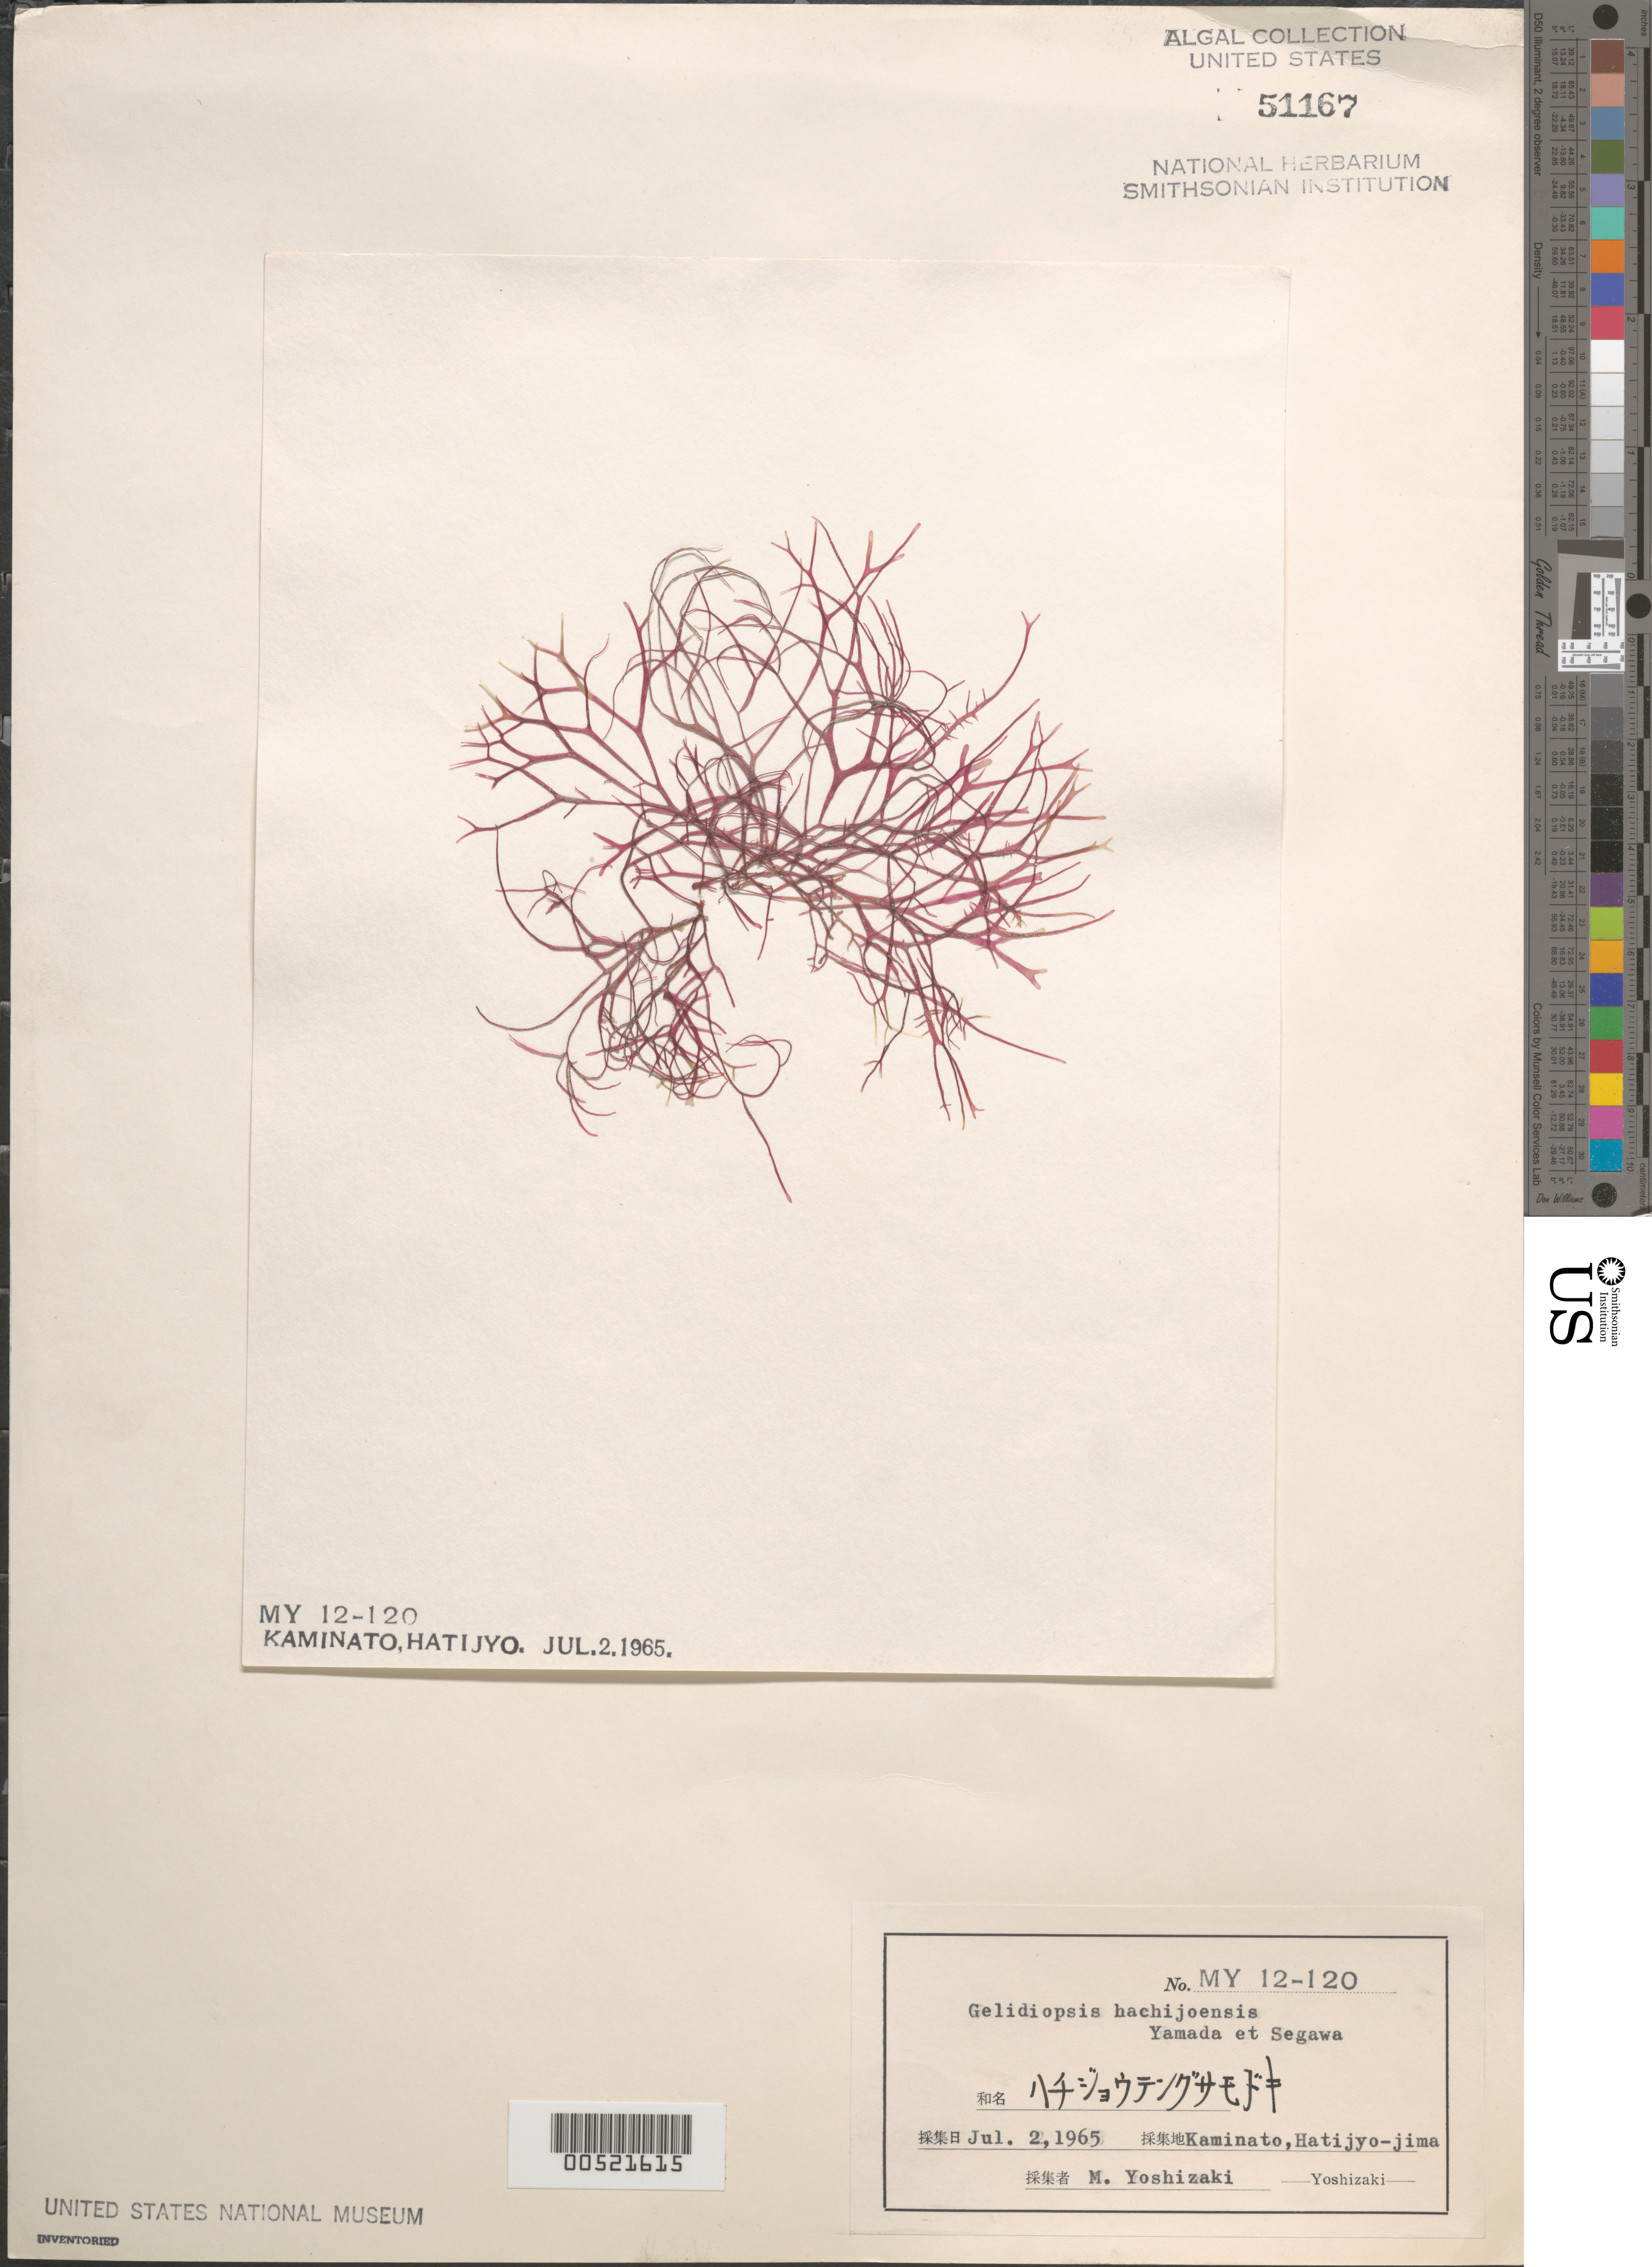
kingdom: Plantae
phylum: Rhodophyta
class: Florideophyceae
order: Rhodymeniales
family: Lomentariaceae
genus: Ceratodictyon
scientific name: Ceratodictyon hachijoense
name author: (Yamada & T. Segawa) R.E. Norris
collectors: M. Yoshizaki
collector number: My 12-120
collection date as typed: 02 Jul 1965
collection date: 1965-07-02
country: Japan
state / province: Tokyo, Federal City of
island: Honshu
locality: Kaminato, Hachijo-jima (Hatijyo-jima)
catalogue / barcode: US 51167